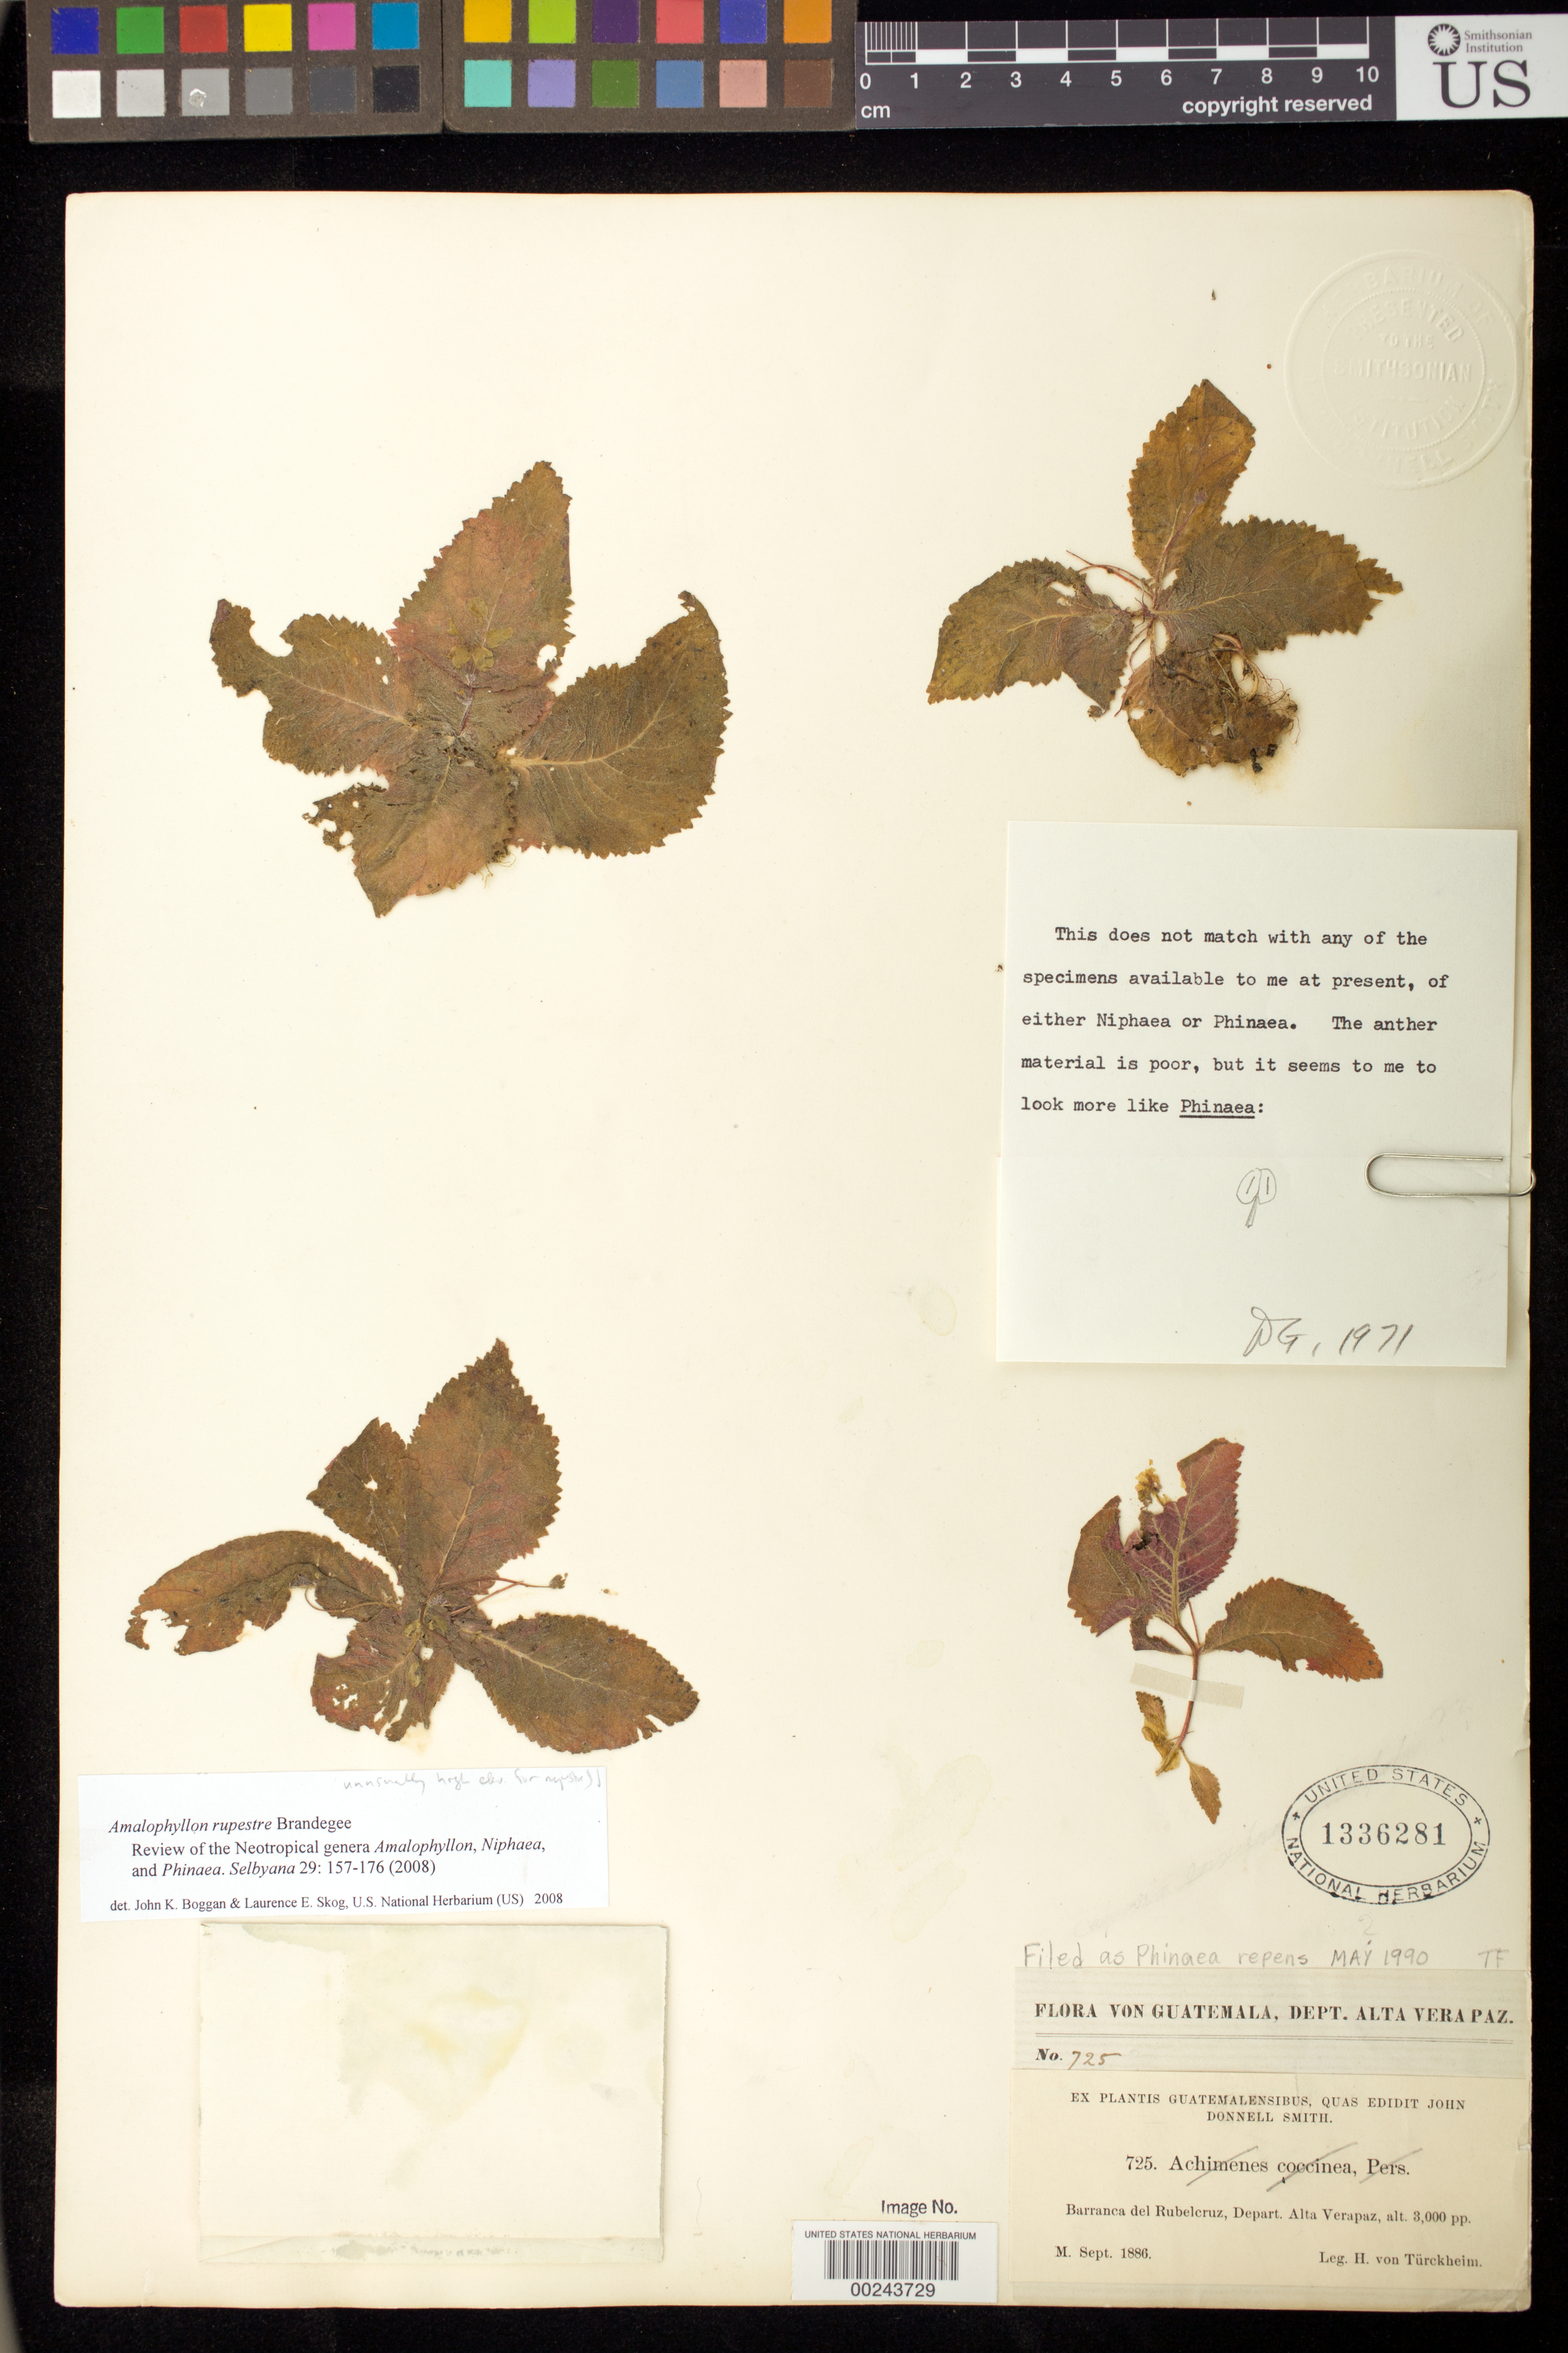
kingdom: Plantae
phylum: Tracheophyta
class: Magnoliopsida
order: Lamiales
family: Gesneriaceae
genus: Amalophyllon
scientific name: Amalophyllon rupestre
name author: Brandegee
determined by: Boggan, J. K.; Skog, L. E.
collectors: H. von Türckheim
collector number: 725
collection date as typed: Sep 1886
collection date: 1886-09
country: Guatemala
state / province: Alta Verapaz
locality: Barranca del Rubelcruz, Depart. Alta Verapaz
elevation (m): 914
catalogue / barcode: US 1336281